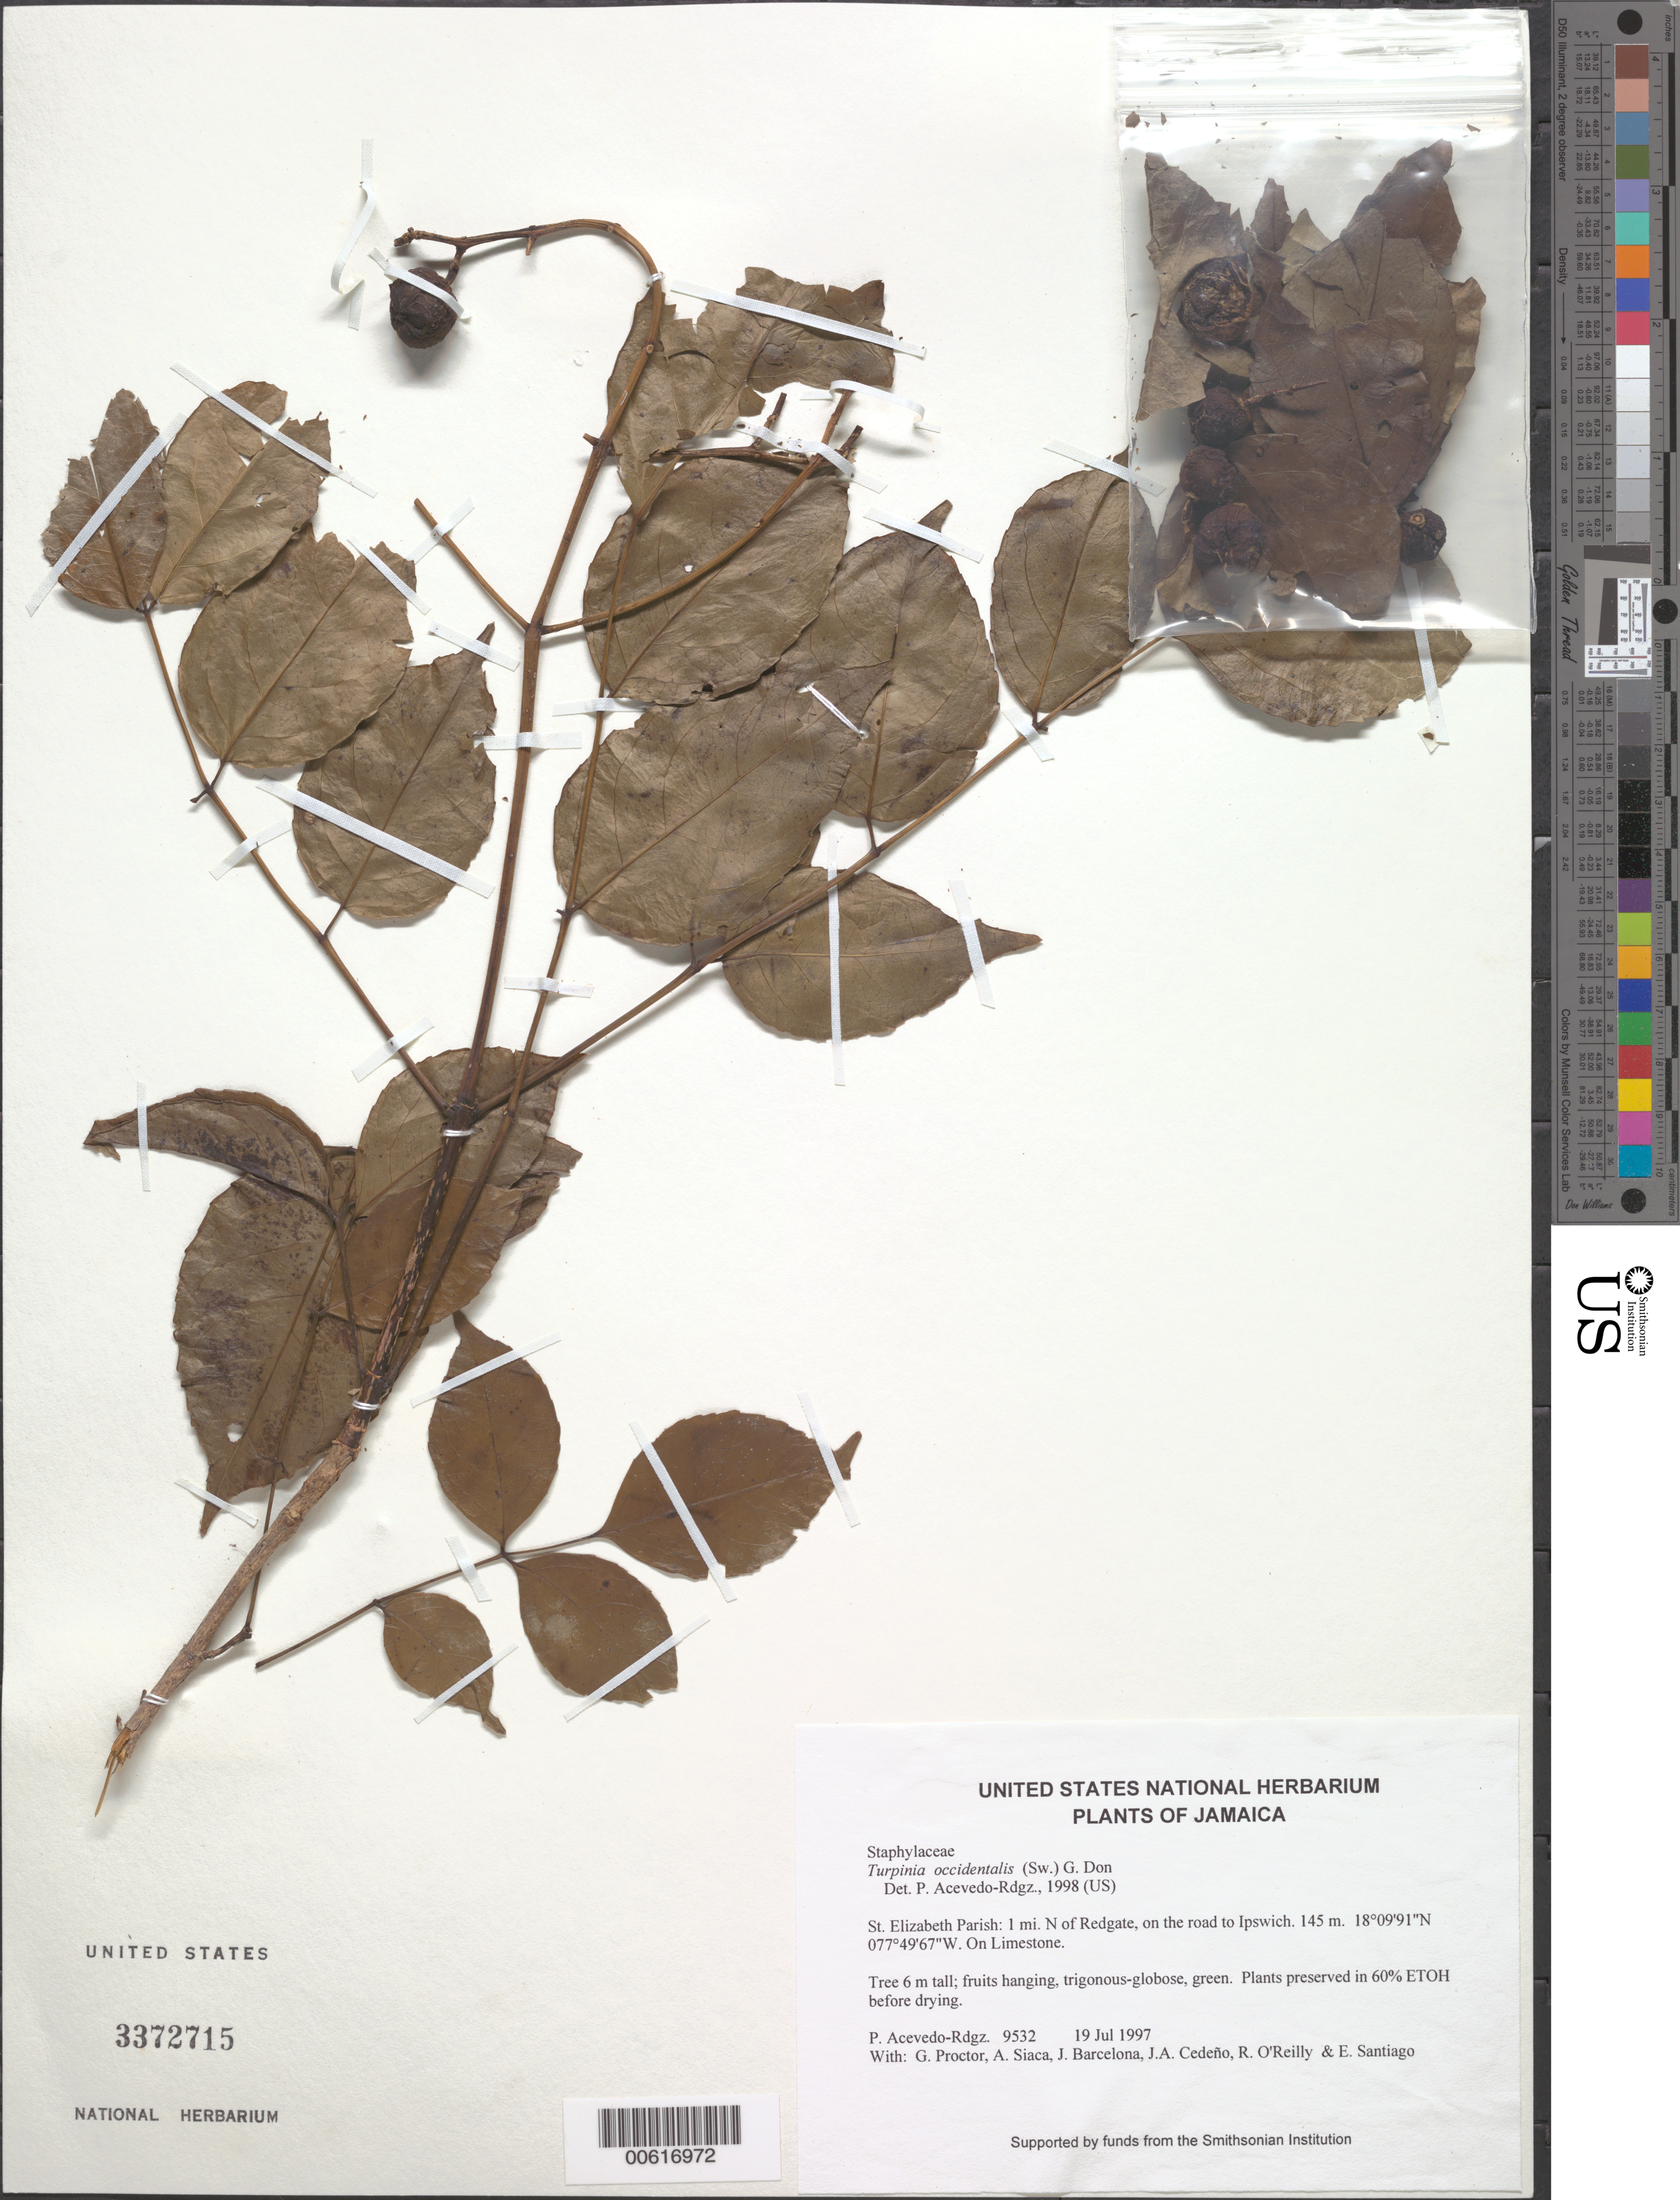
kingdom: Plantae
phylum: Tracheophyta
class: Magnoliopsida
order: Crossosomatales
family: Staphyleaceae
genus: Turpinia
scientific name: Turpinia occidentalis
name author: (Sw.) G. Don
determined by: Acevedo-Rodríguez, P., (BOT), Smithsonian Institution - National Museum of Natural History (UNITED STATES)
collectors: P. Acevedo-Rodr., G. R. Proctor, A. Siaca, J. Barcelona, J. A. Cedeño M. & R. O'Reilly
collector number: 9532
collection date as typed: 19 Jul 1997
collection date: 1997-07-19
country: Jamaica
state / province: Saint Elizabeth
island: Jamaica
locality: St. Elizabeth Parish: 1 mi. N of Redgate, on the road to Ipswich.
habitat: On Limestone.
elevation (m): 145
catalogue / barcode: US 3372715